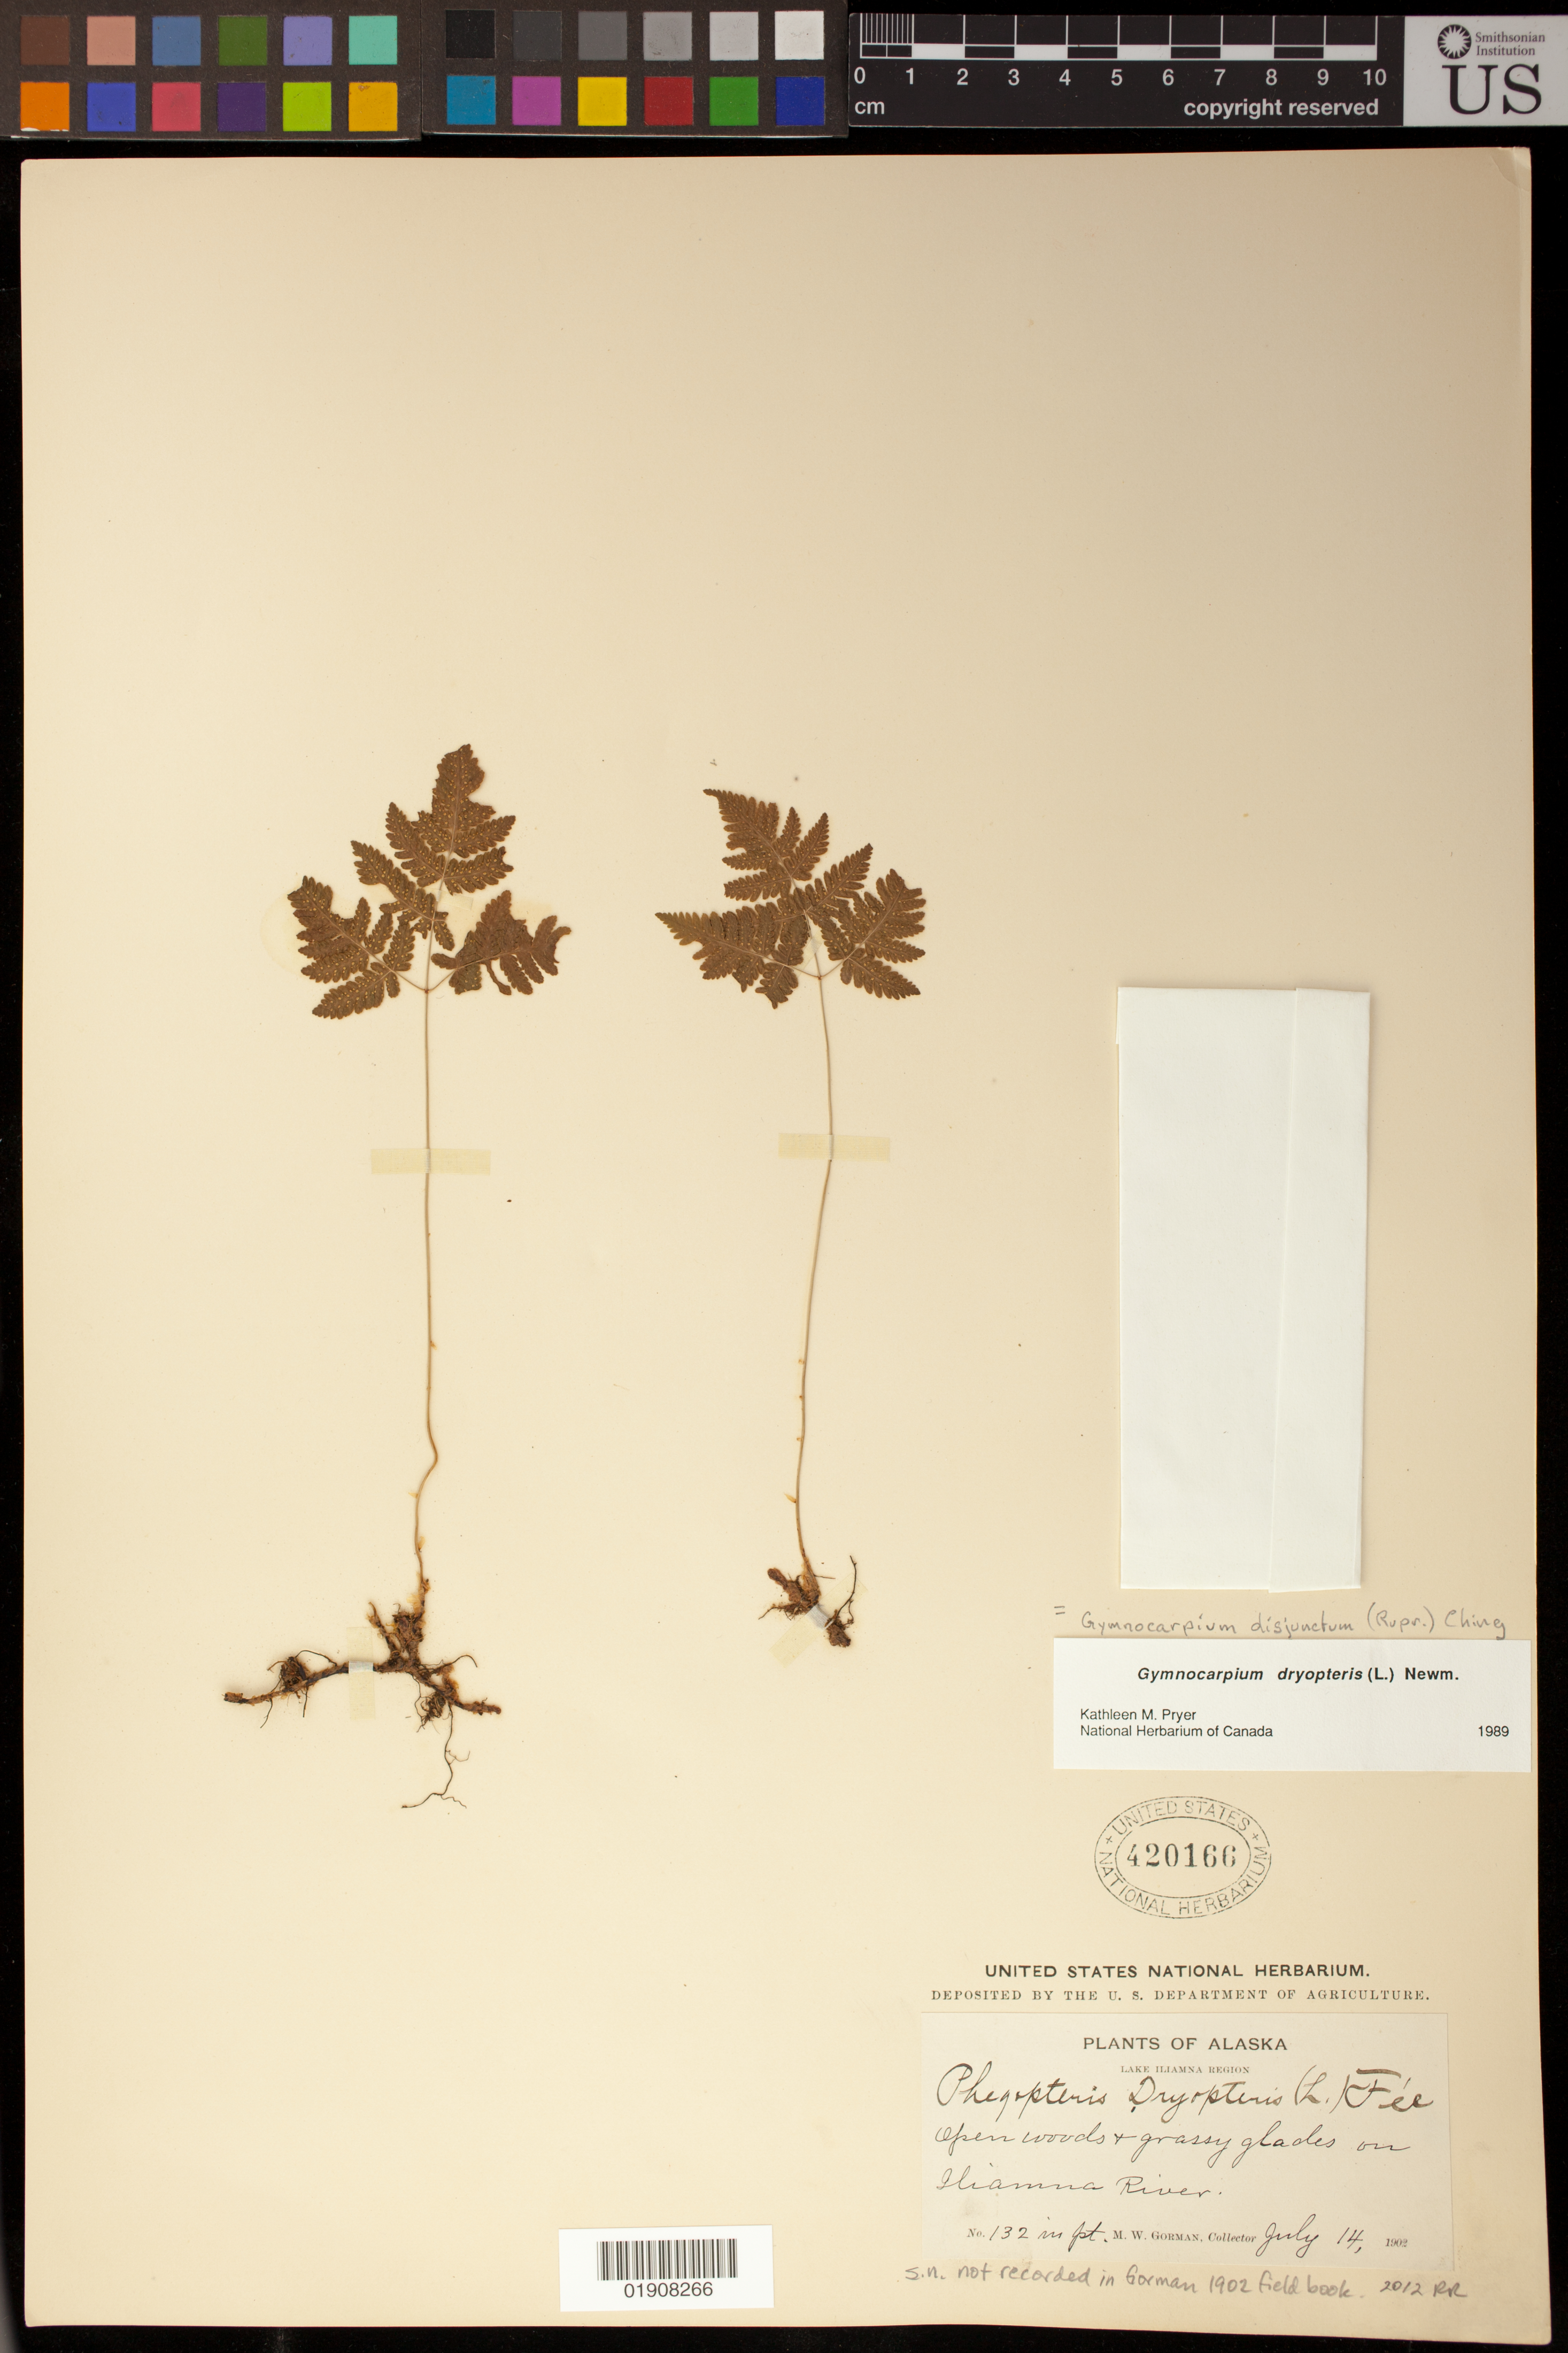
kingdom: Plantae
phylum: Tracheophyta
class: Polypodiopsida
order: Polypodiales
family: Cystopteridaceae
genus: Gymnocarpium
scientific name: Gymnocarpium disjunctum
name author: (Rupr.) Ching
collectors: M. W. Gorman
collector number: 132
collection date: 1902-07-14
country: United States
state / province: Alaska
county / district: Lake and Peninsula Borough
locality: Lake Iliamna Region, open woods and grassy glades on Iliamna River.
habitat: Open woods and grassy glades.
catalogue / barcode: US 420166